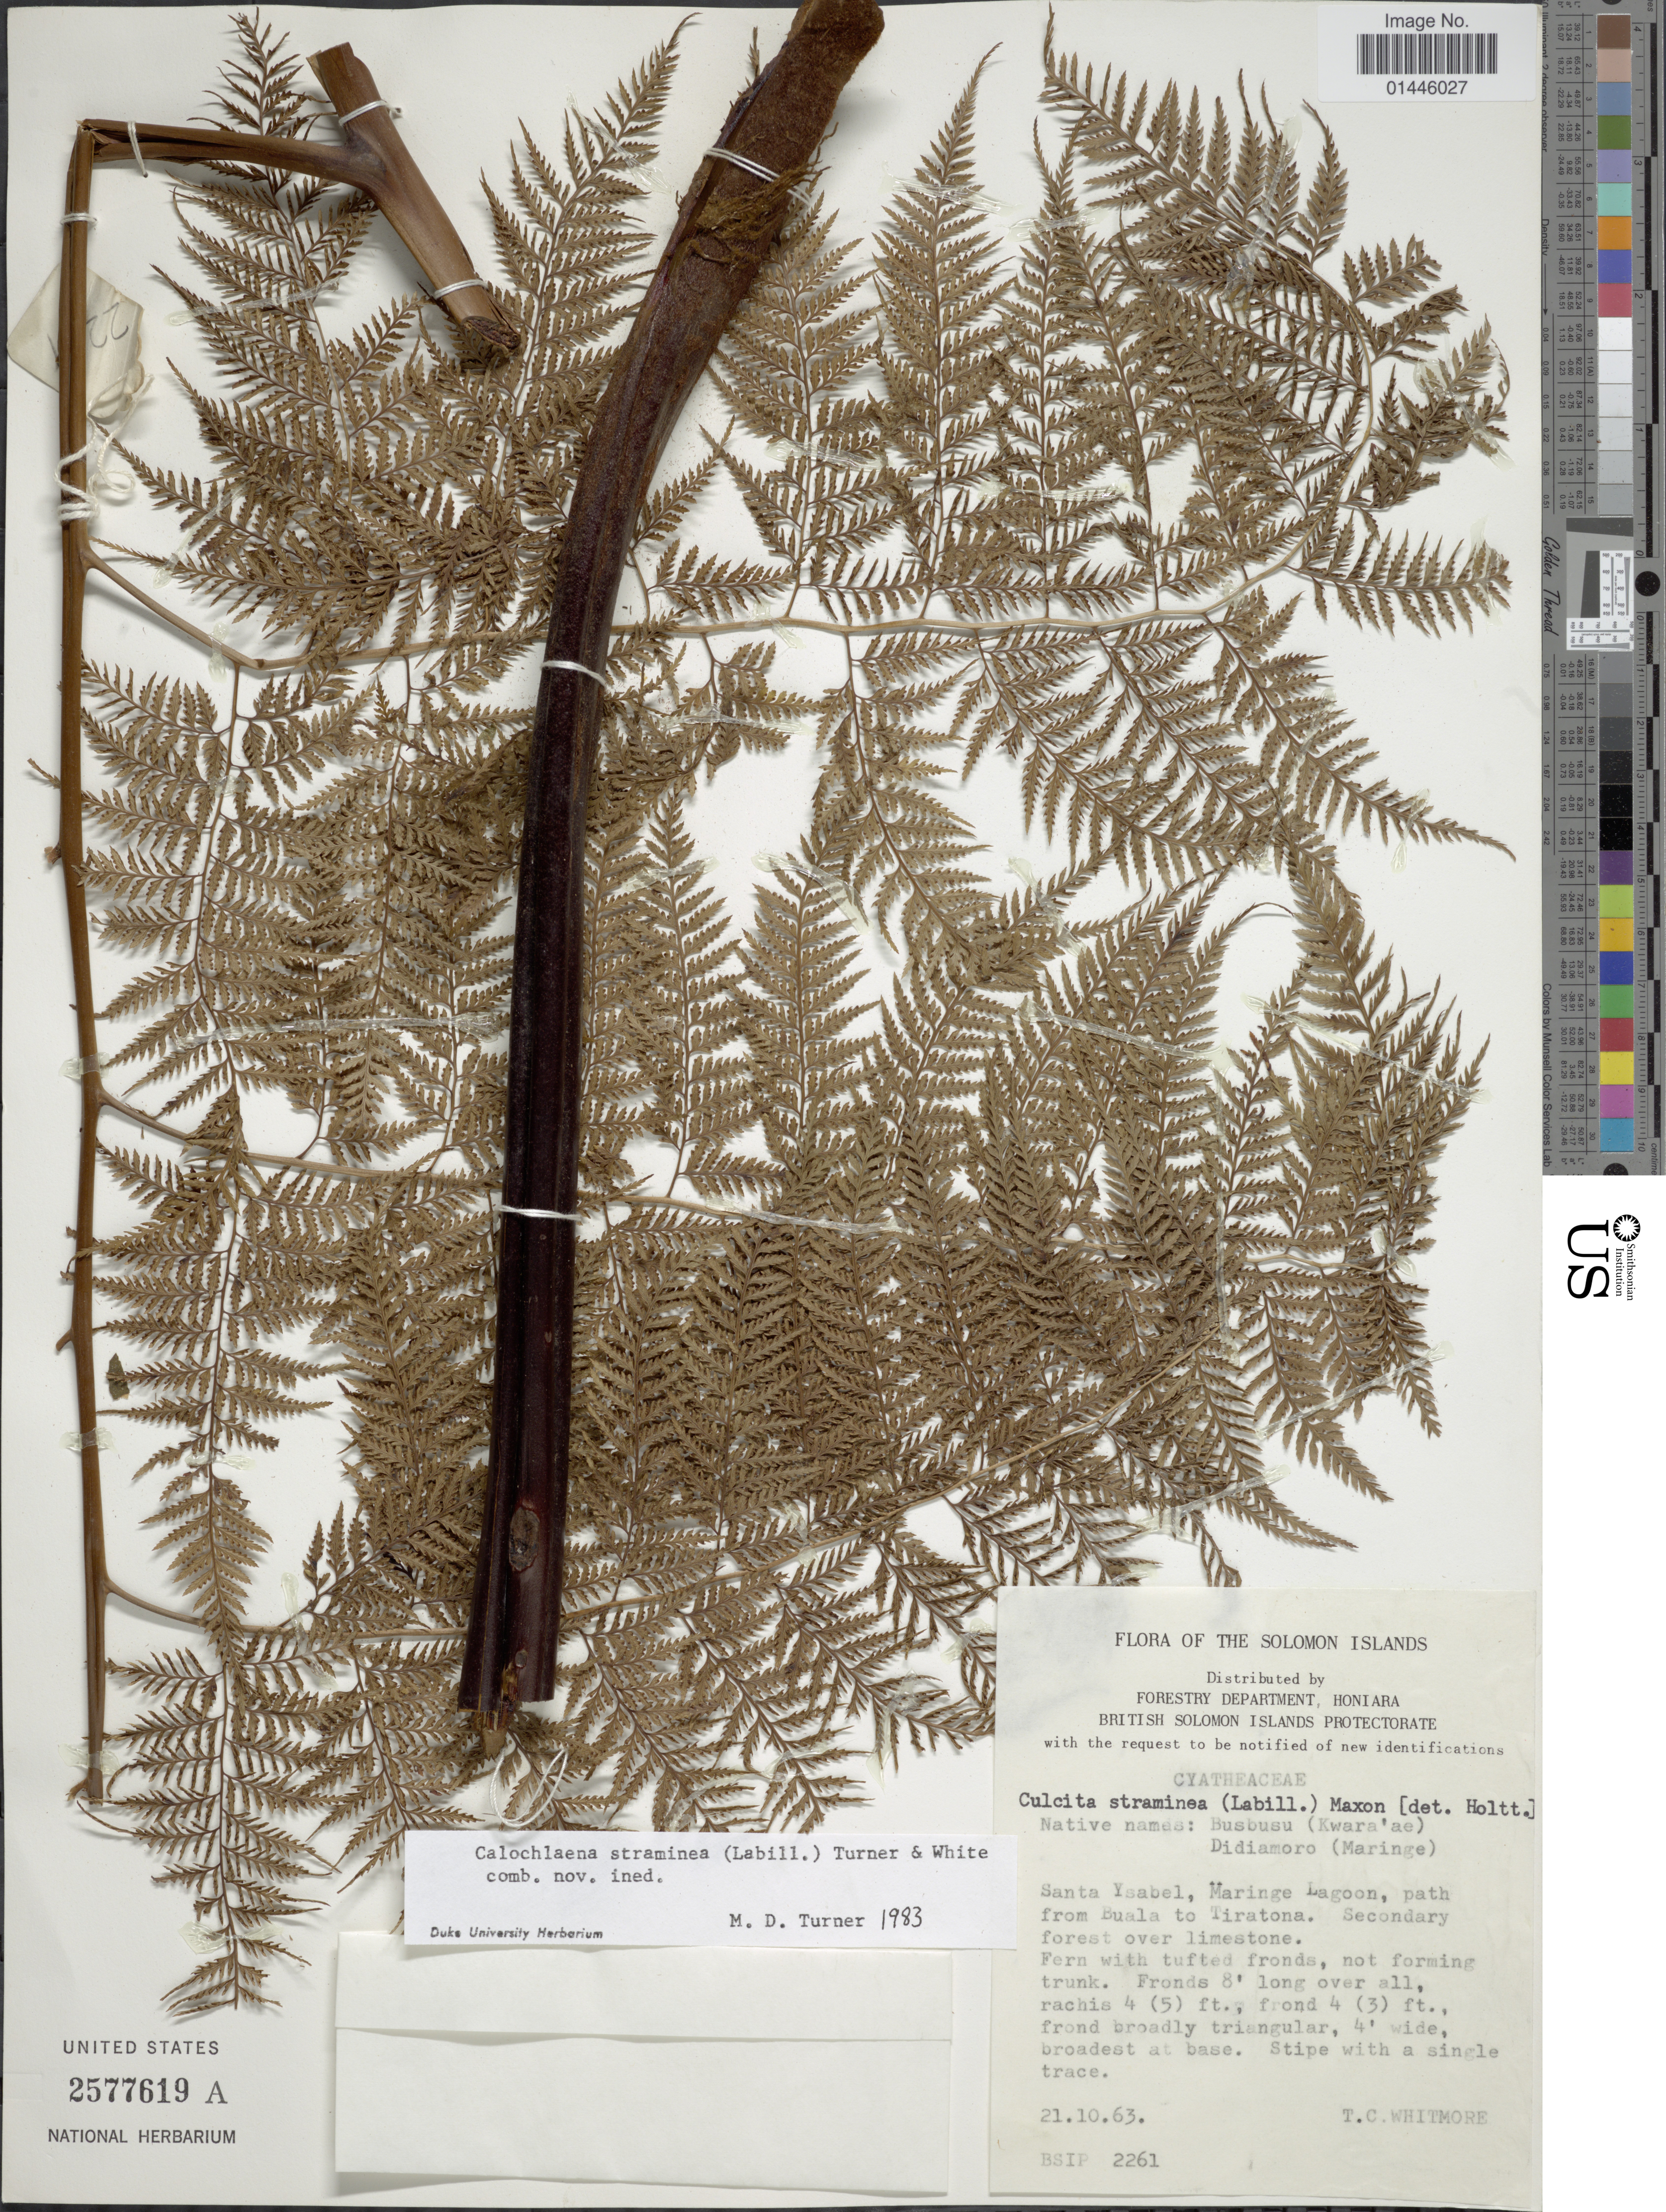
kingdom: Plantae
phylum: Tracheophyta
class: Polypodiopsida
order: Cyatheales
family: Dicksoniaceae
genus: Calochlaena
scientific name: Calochlaena straminea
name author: (Labill.) M.D. Turner & R.A. White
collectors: T. C. Whitmore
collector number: BSIP 2261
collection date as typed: Transcribed d/m/y: 21/10/63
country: Solomon Islands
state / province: Solomon Islands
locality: Santa Ysabel, Maringe Lagoon, path from Buala to Tiratona.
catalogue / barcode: US 2577619A